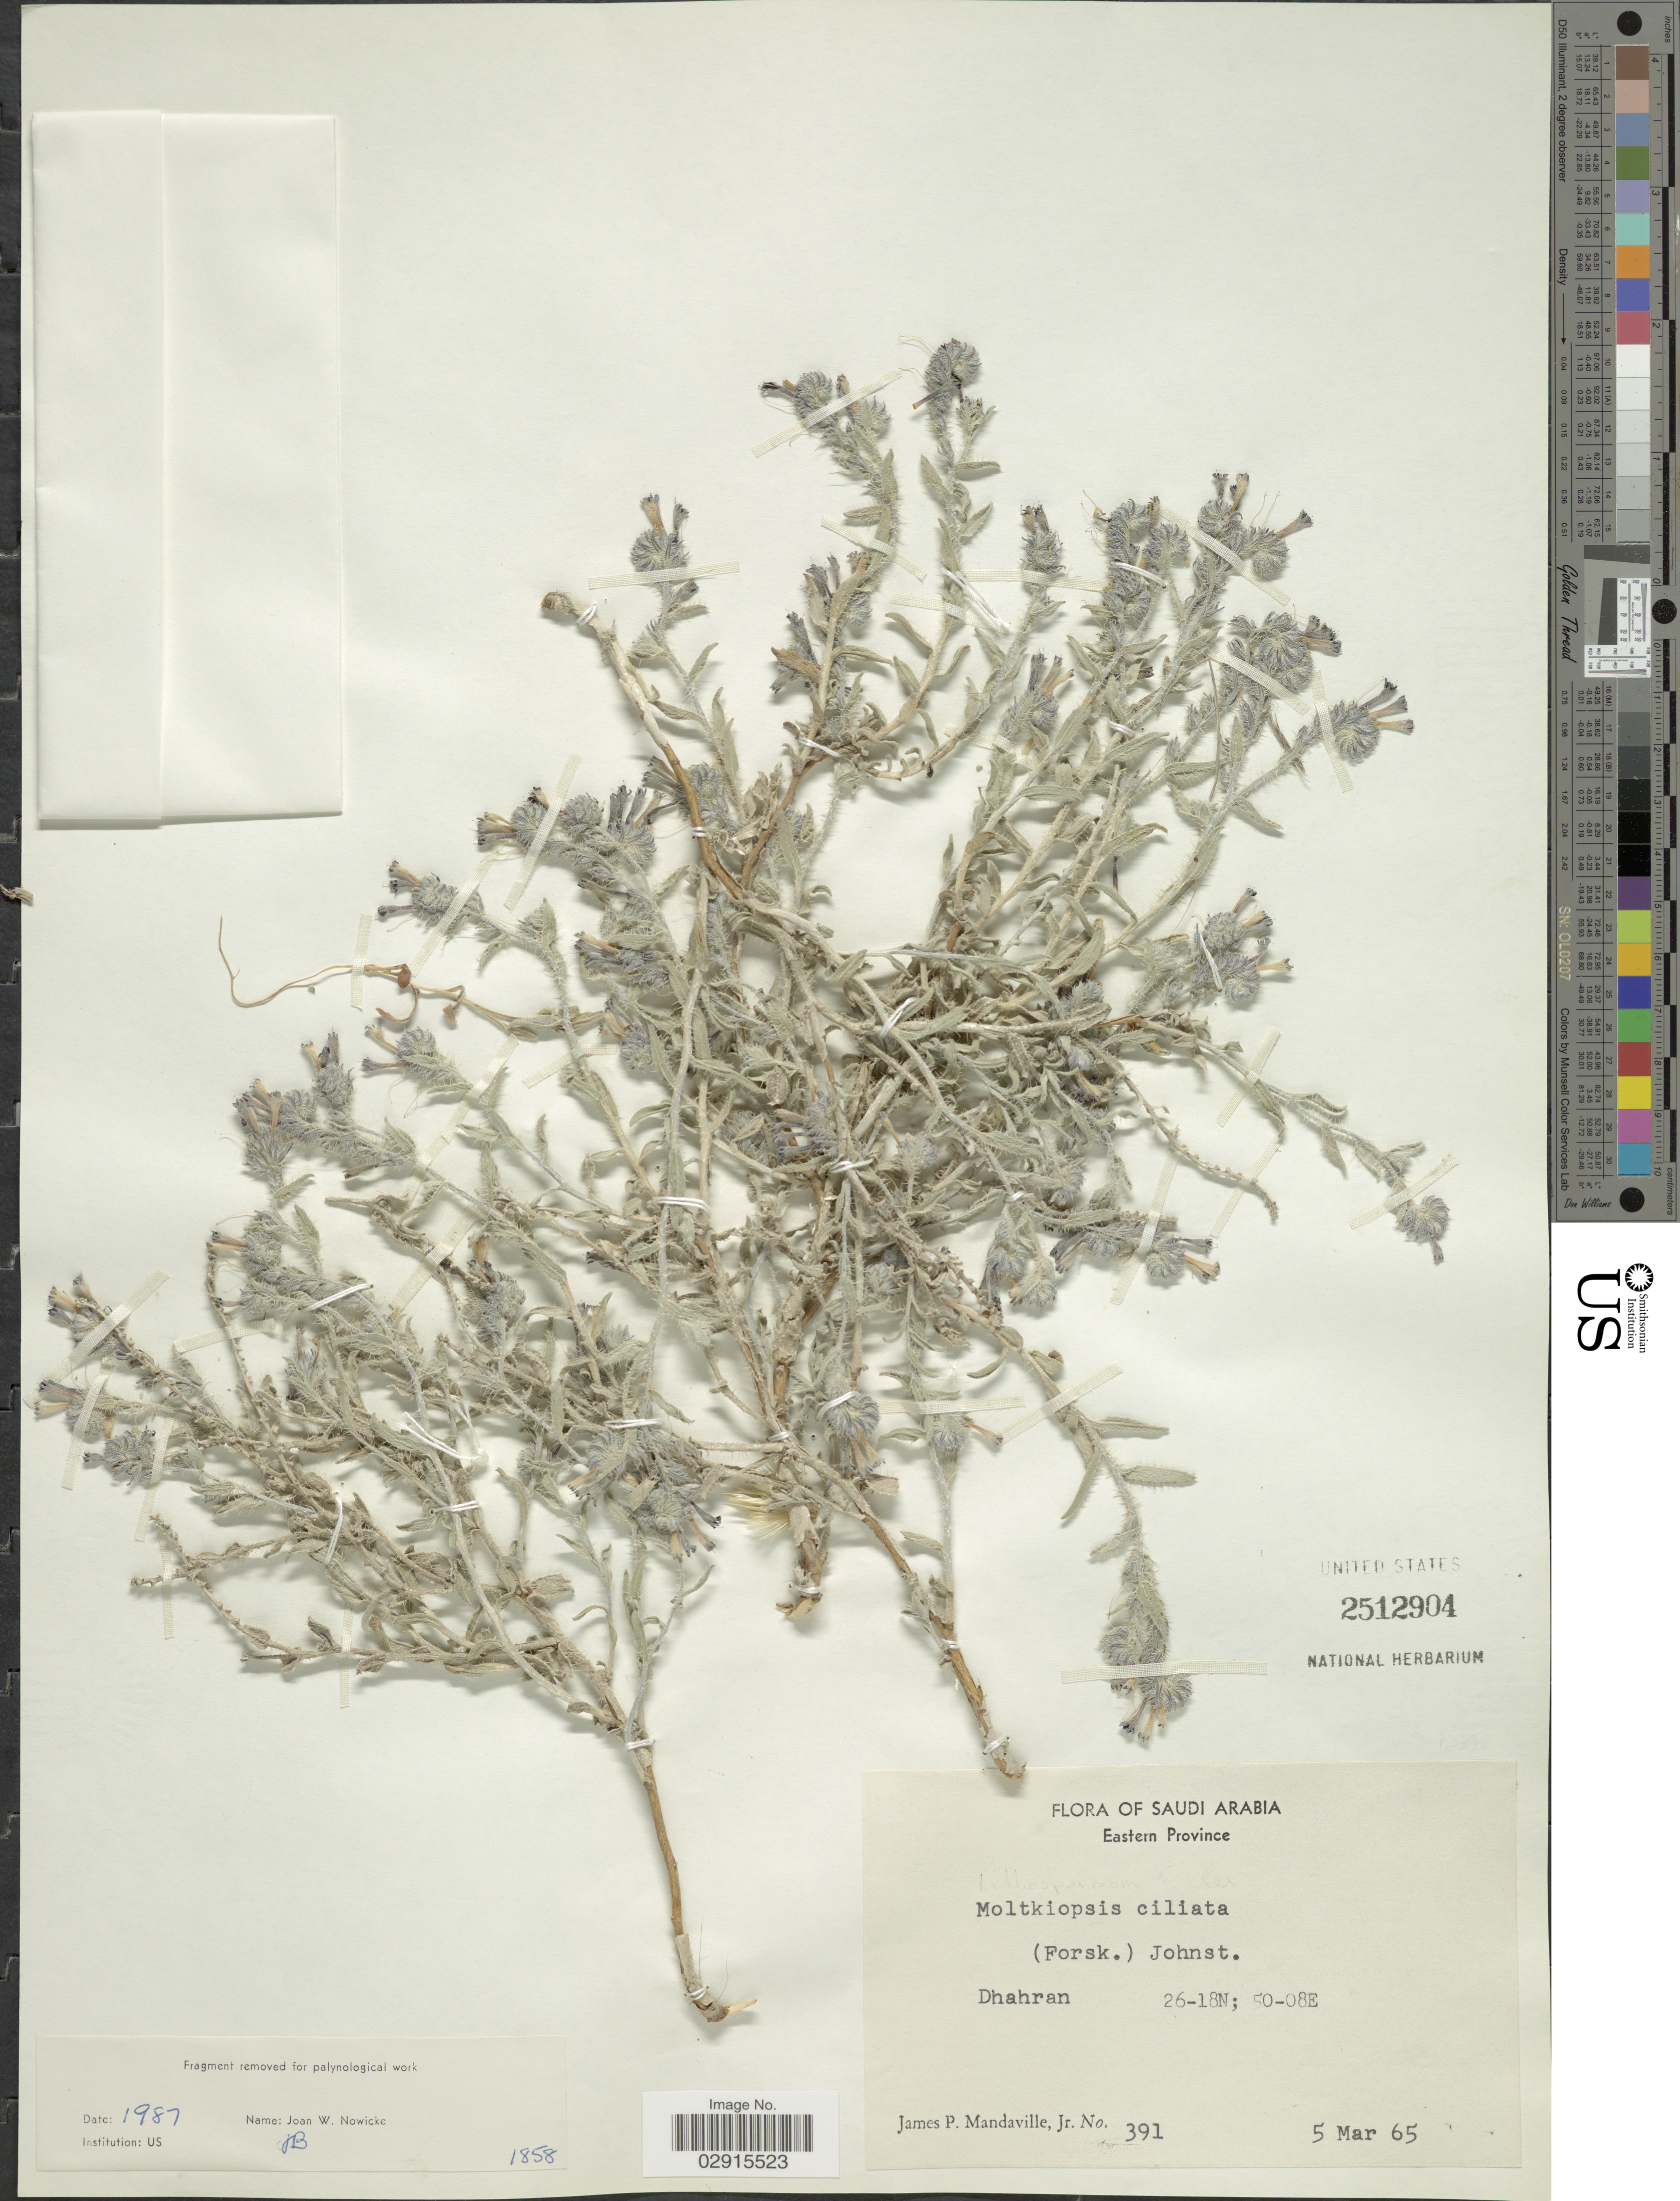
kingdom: Plantae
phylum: Tracheophyta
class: Magnoliopsida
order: Boraginales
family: Boraginaceae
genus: Moltkiopsis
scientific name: Moltkiopsis ciliata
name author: I.M. Johnst.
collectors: J. Mandaville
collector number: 391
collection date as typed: Transcribed d/m/y: 5/3/65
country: Saudi Arabia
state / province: Ash Sharqiyah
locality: Saudi Arabia, Eastern Province, Dhahran.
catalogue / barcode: US 2512904